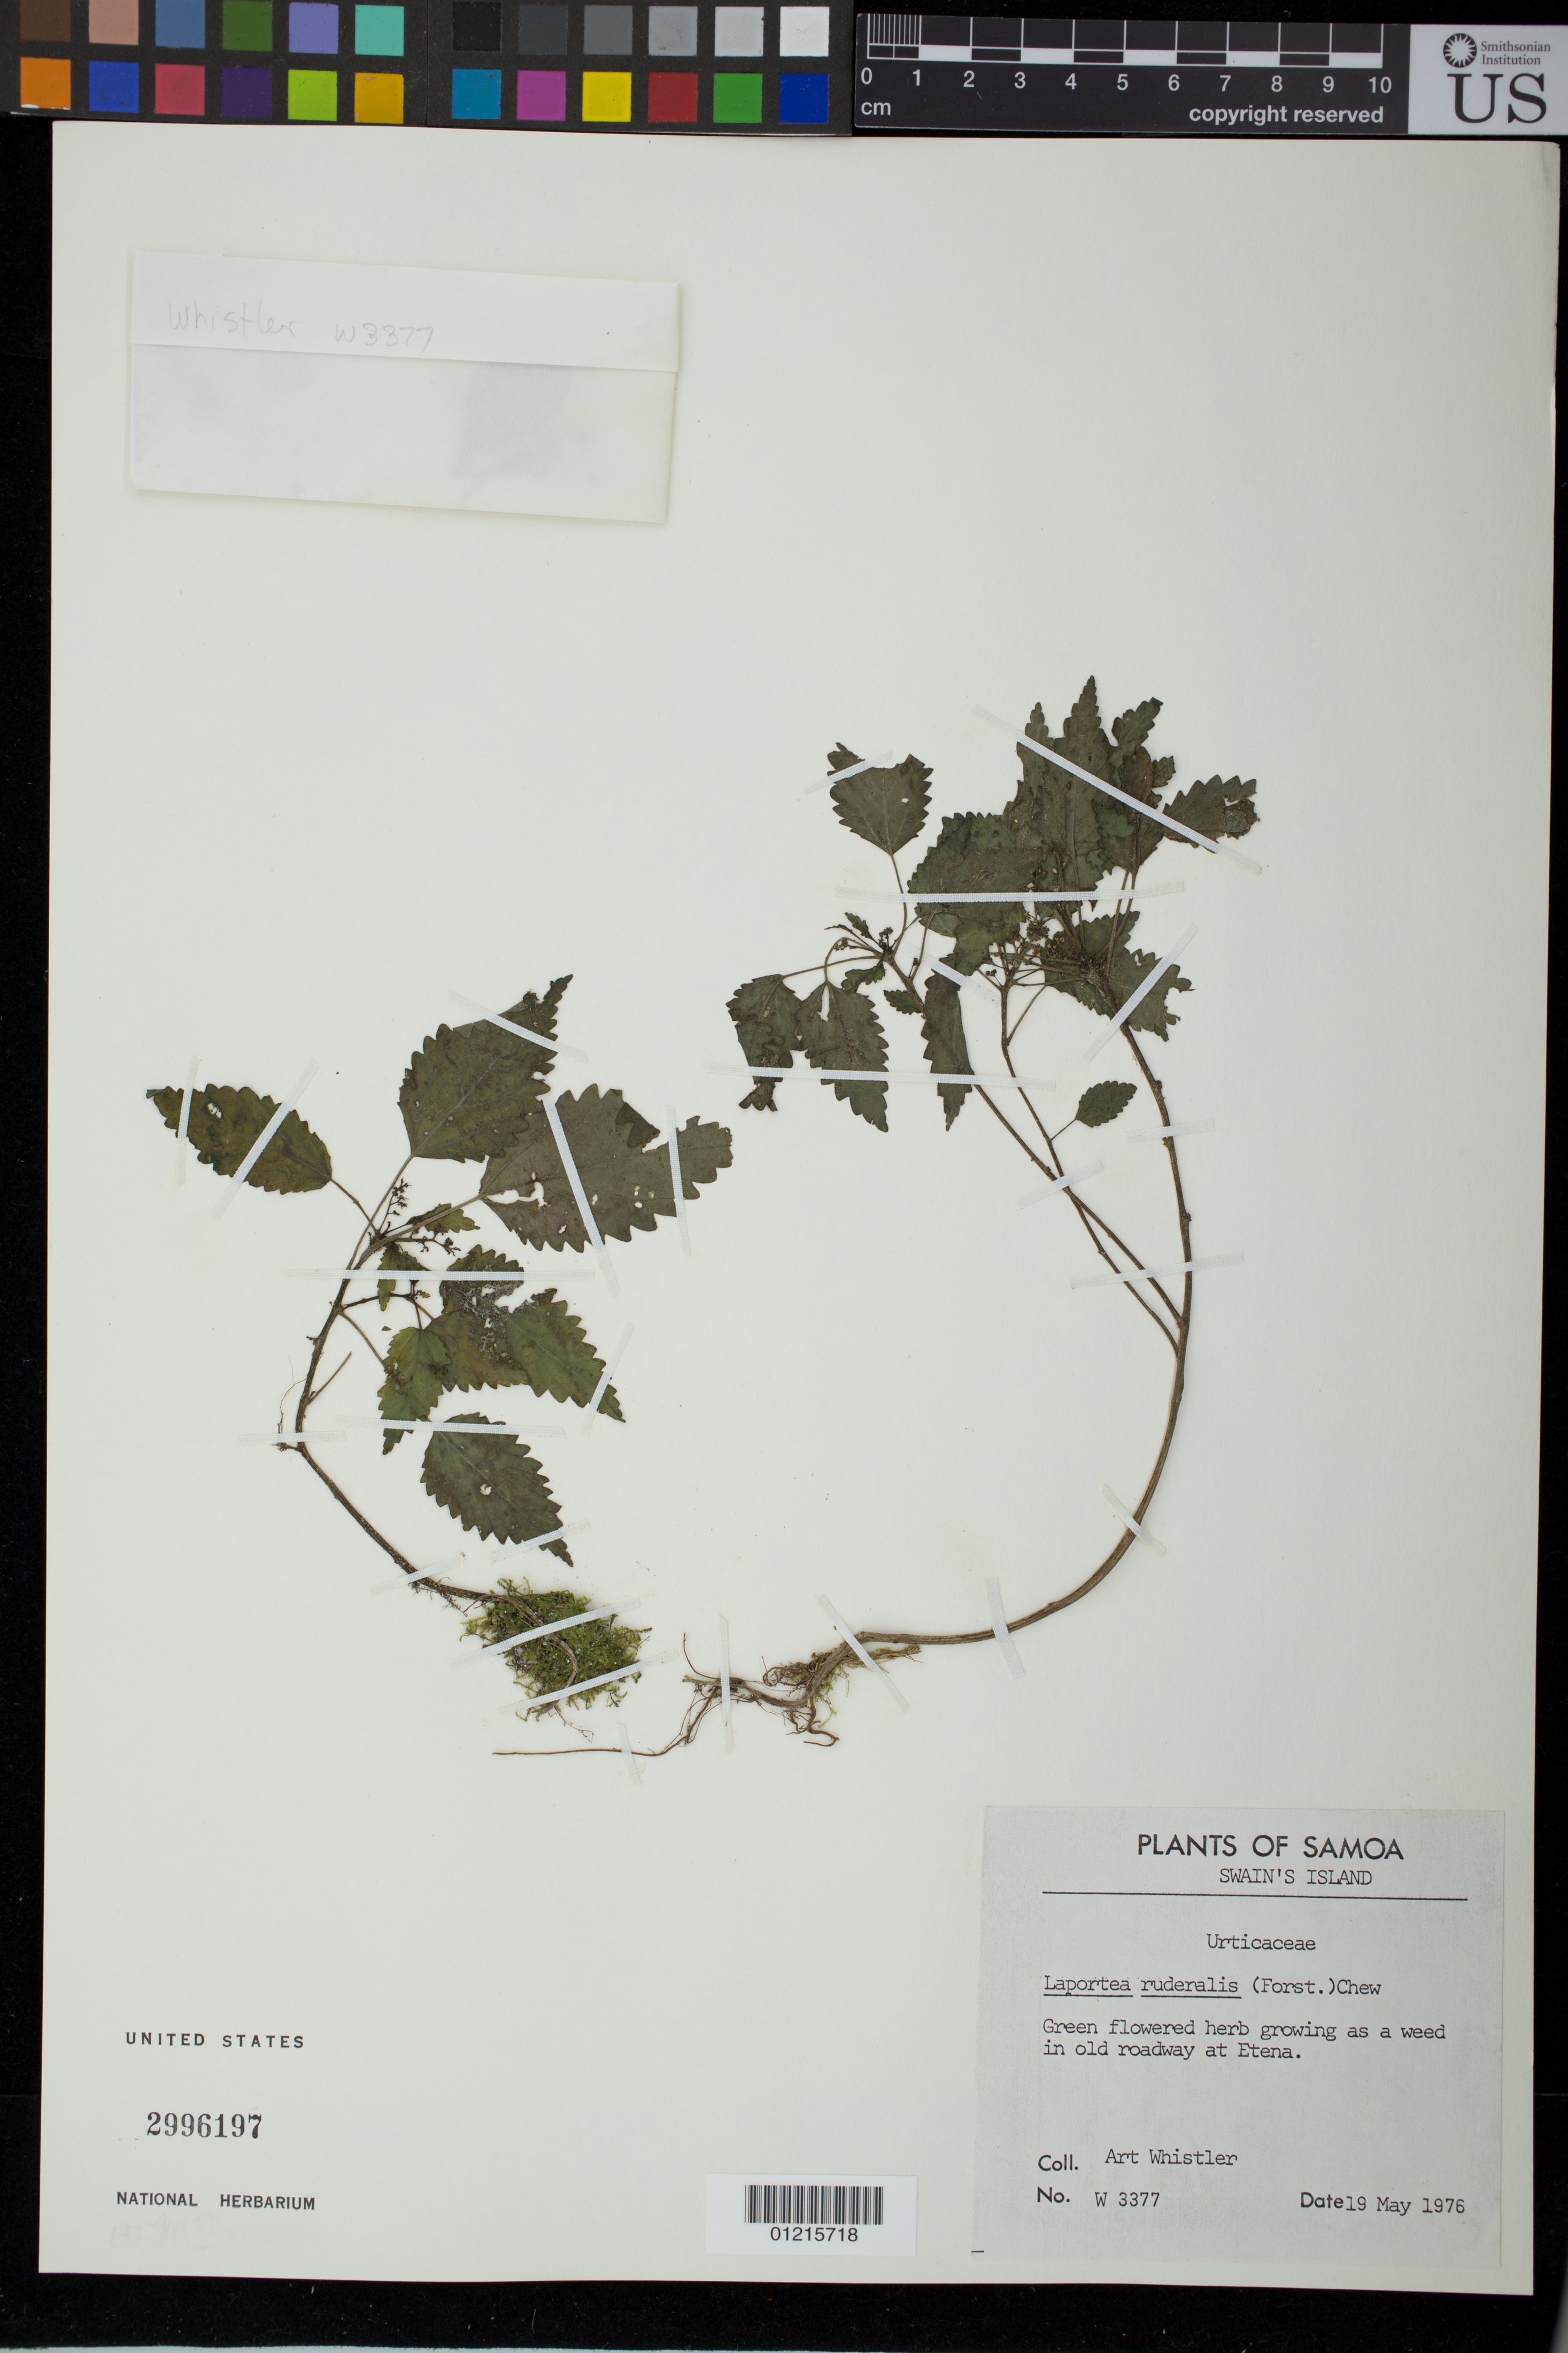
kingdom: Plantae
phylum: Tracheophyta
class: Magnoliopsida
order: Rosales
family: Urticaceae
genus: Laportea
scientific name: Laportea ruderalis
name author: (G. Forst.) Chew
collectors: A. Whistler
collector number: W 3377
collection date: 1976-05-19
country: American Samoa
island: Swains [Olosenga]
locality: In old roadway at Etena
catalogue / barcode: US 2996197